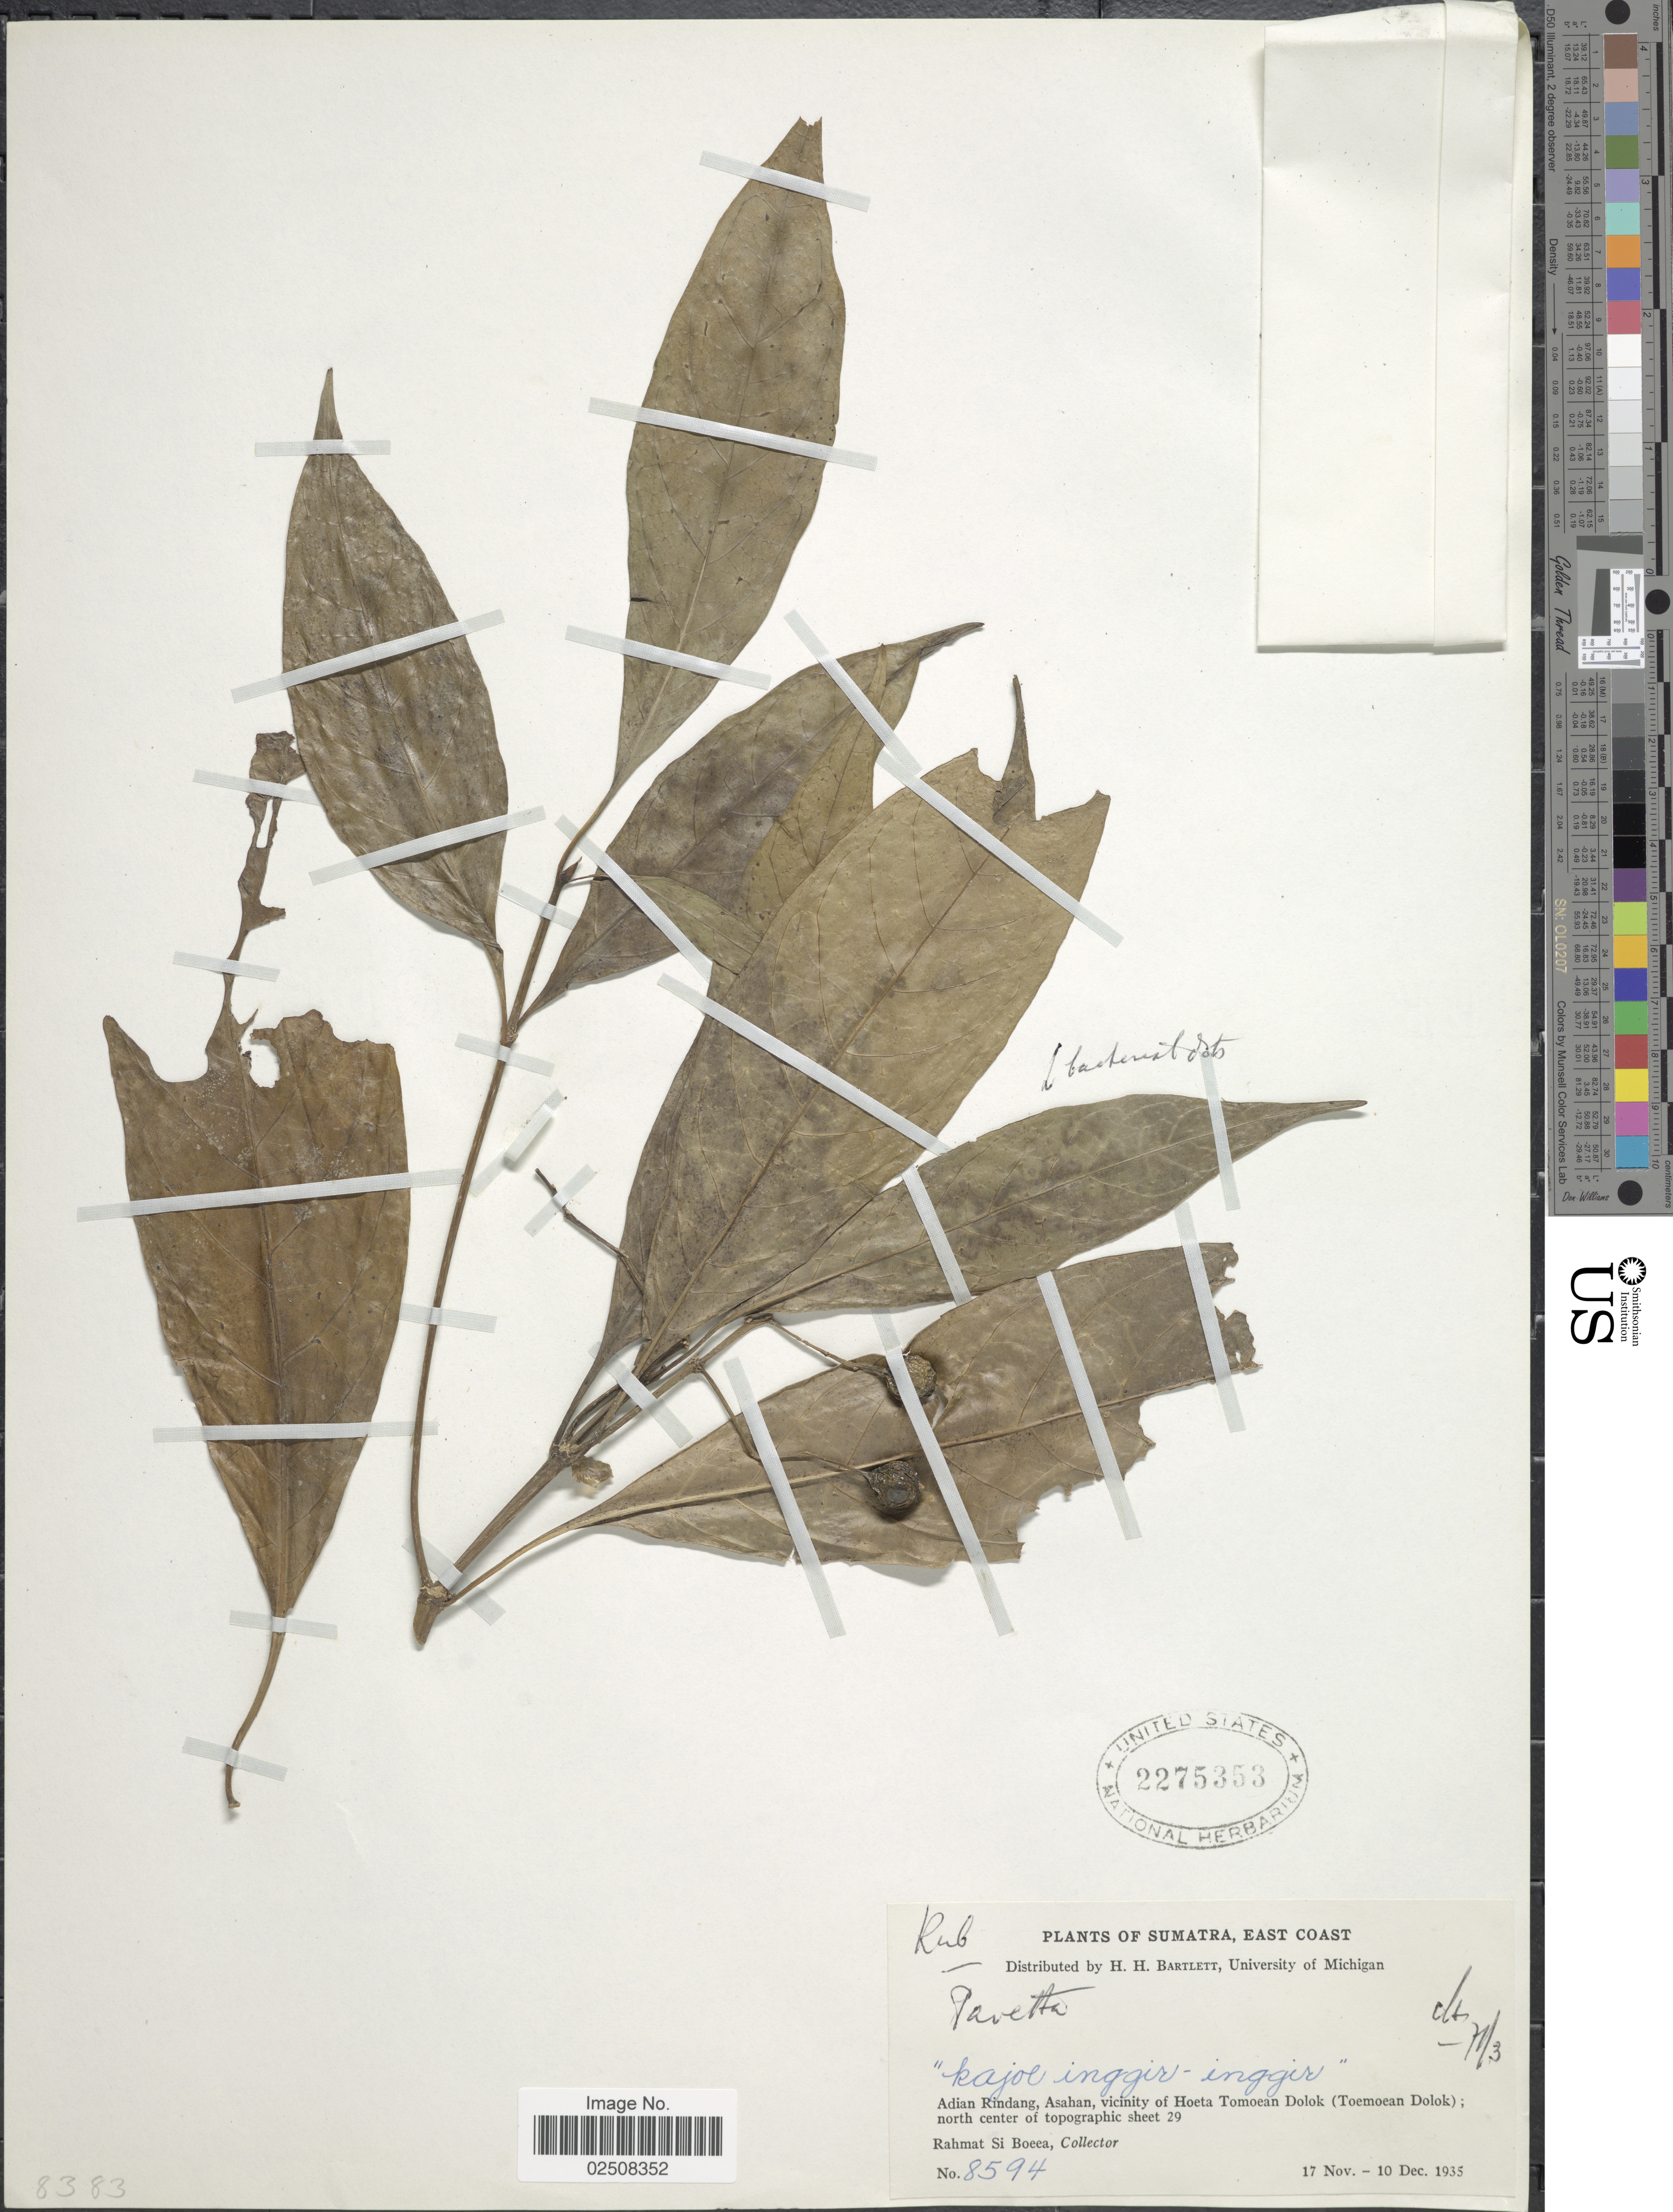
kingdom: Plantae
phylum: Tracheophyta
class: Magnoliopsida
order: Gentianales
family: Rubiaceae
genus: Pavetta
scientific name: Pavetta sp.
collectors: Rahmat Si Boeea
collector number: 8594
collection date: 1935-11-17/1935-12-10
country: Indonesia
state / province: Sumatra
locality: East Coast, 'kajoe inggir-inggir, Adian Rindang, Asahan, vicinity of Hoeta Tomoean Dolok (Toemoean Dolok); north center of topographic sheet 29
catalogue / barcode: US 2275353